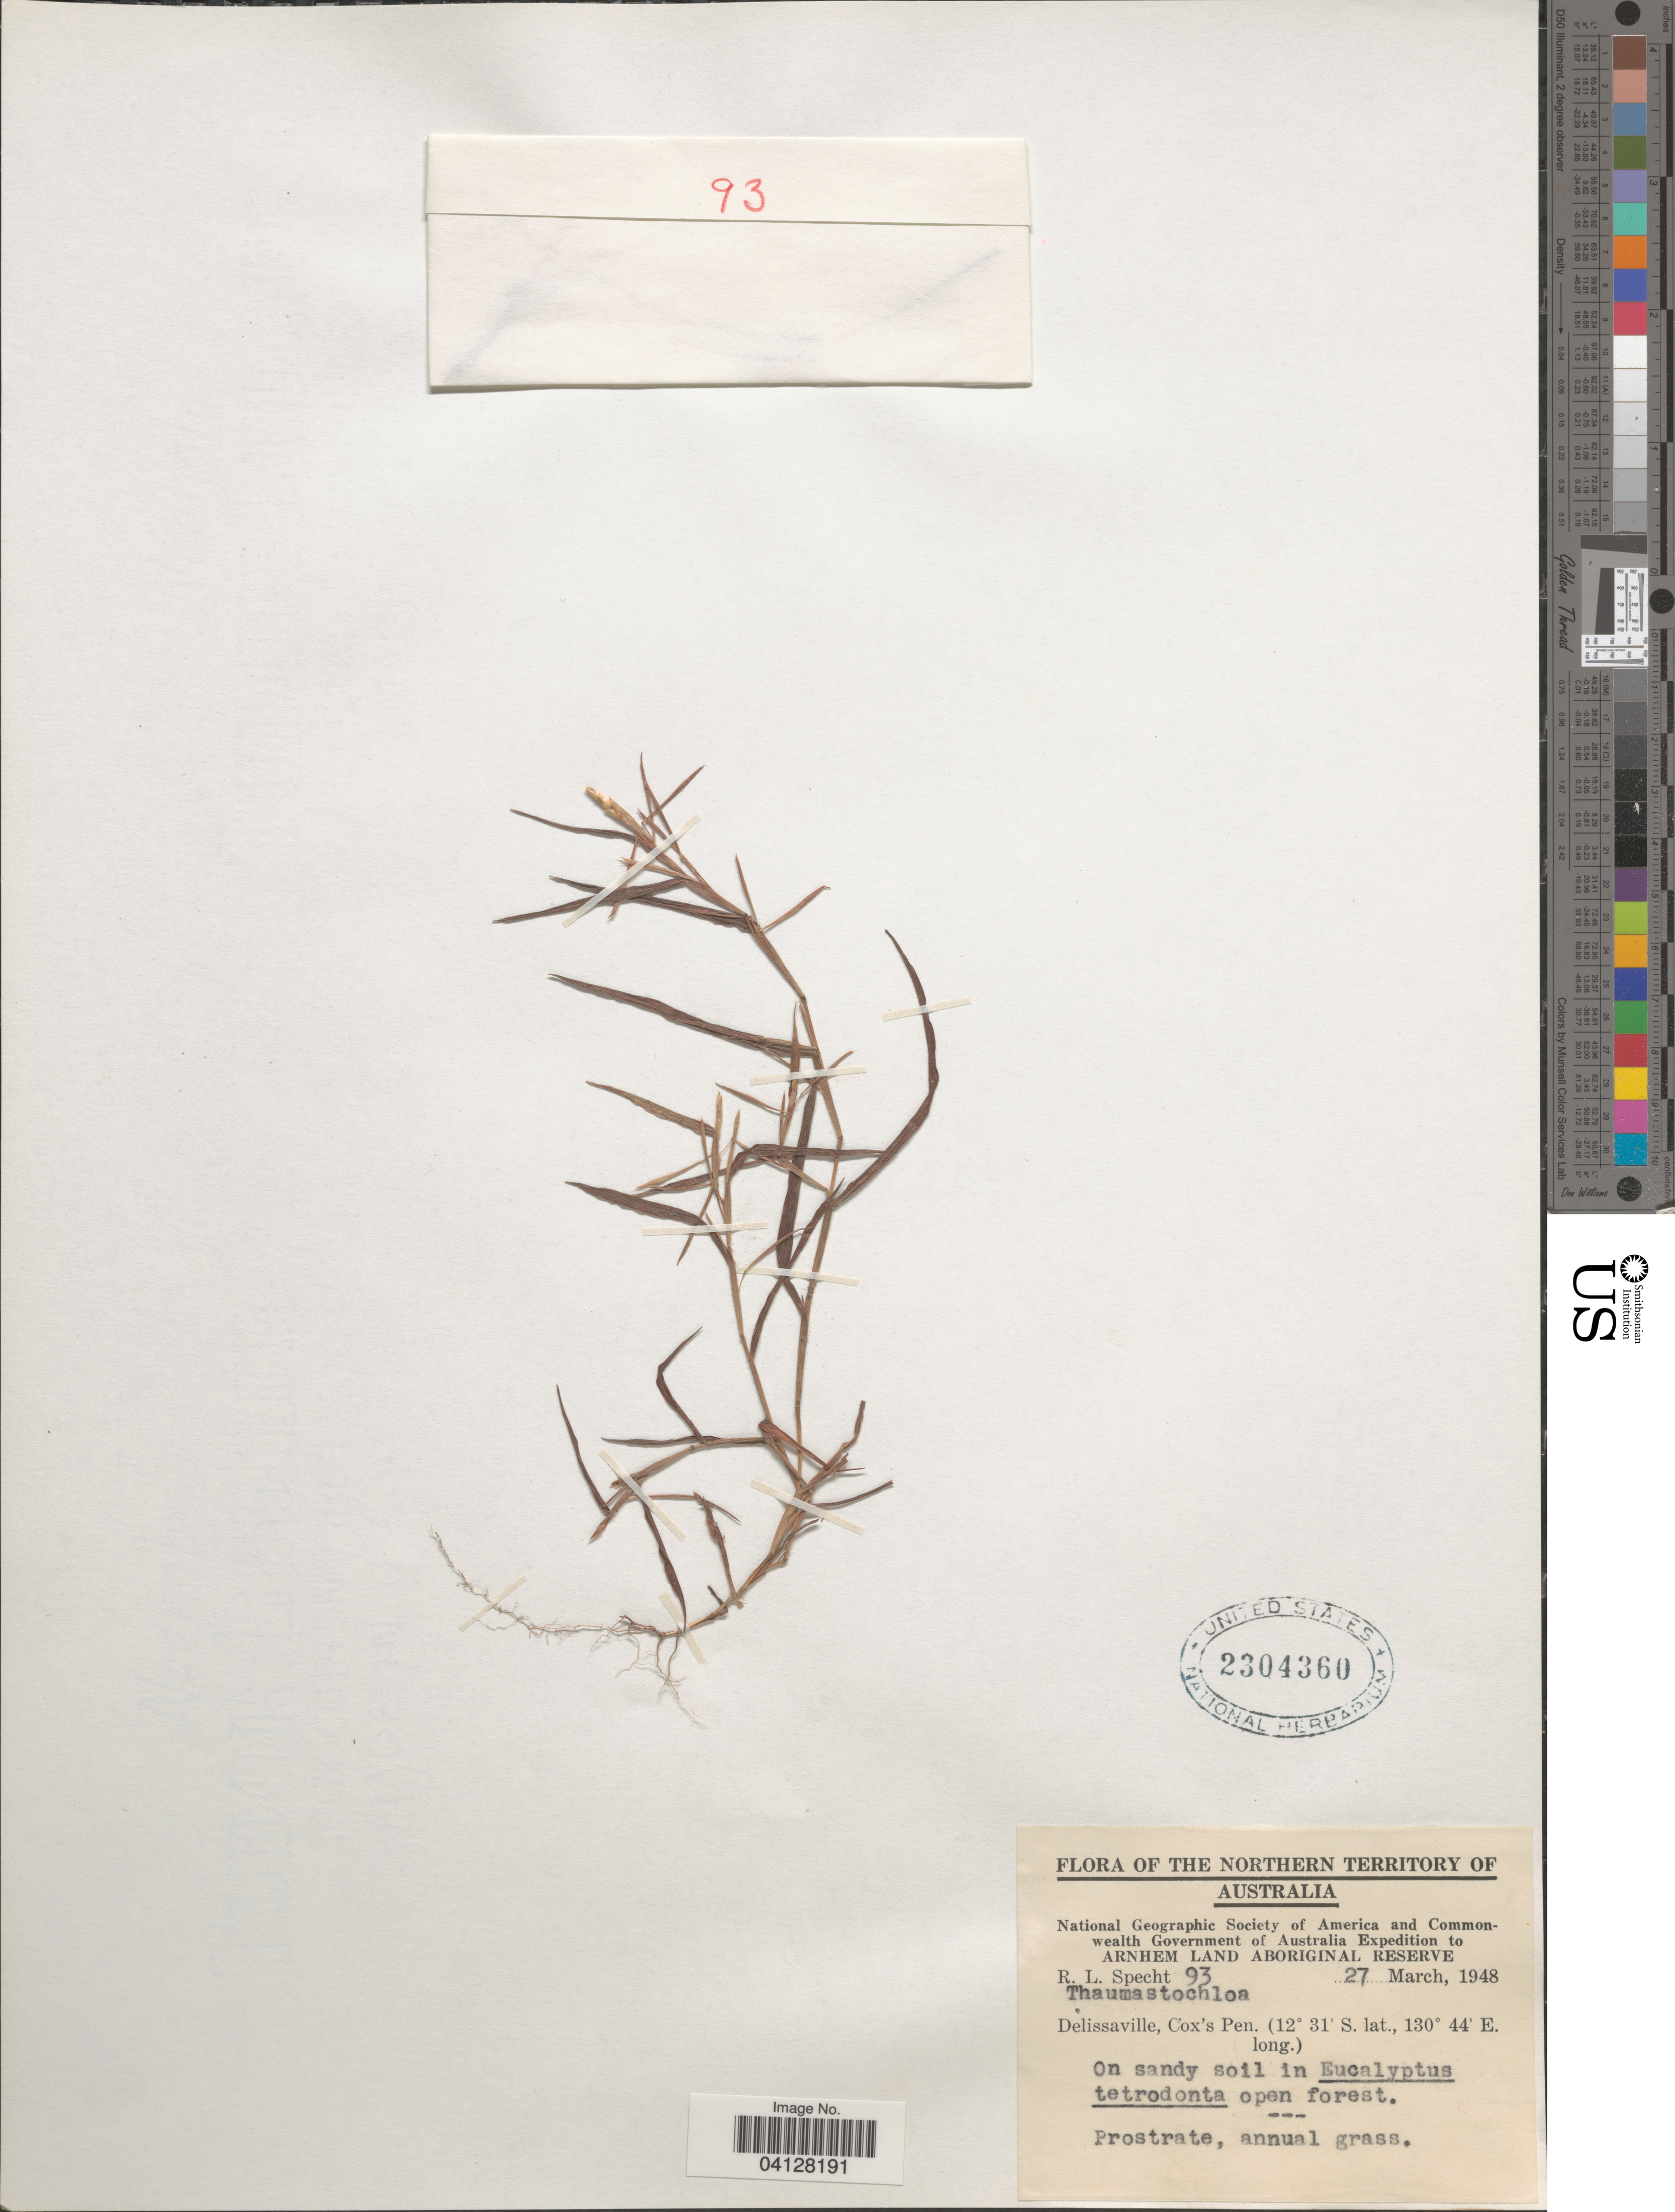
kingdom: Plantae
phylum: Tracheophyta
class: Liliopsida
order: Poales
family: Poaceae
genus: Thaumastochloa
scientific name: Thaumastochloa sp.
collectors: R. L. Specht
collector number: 93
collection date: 1948-03-27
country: Australia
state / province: Northern Territory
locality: National Geographic Society of America and Commonwealth Government of Australia Expedition to Arnhem Land Aboriginal Reserve. Delissaville, Cox's Pen.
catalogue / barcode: US 2304360